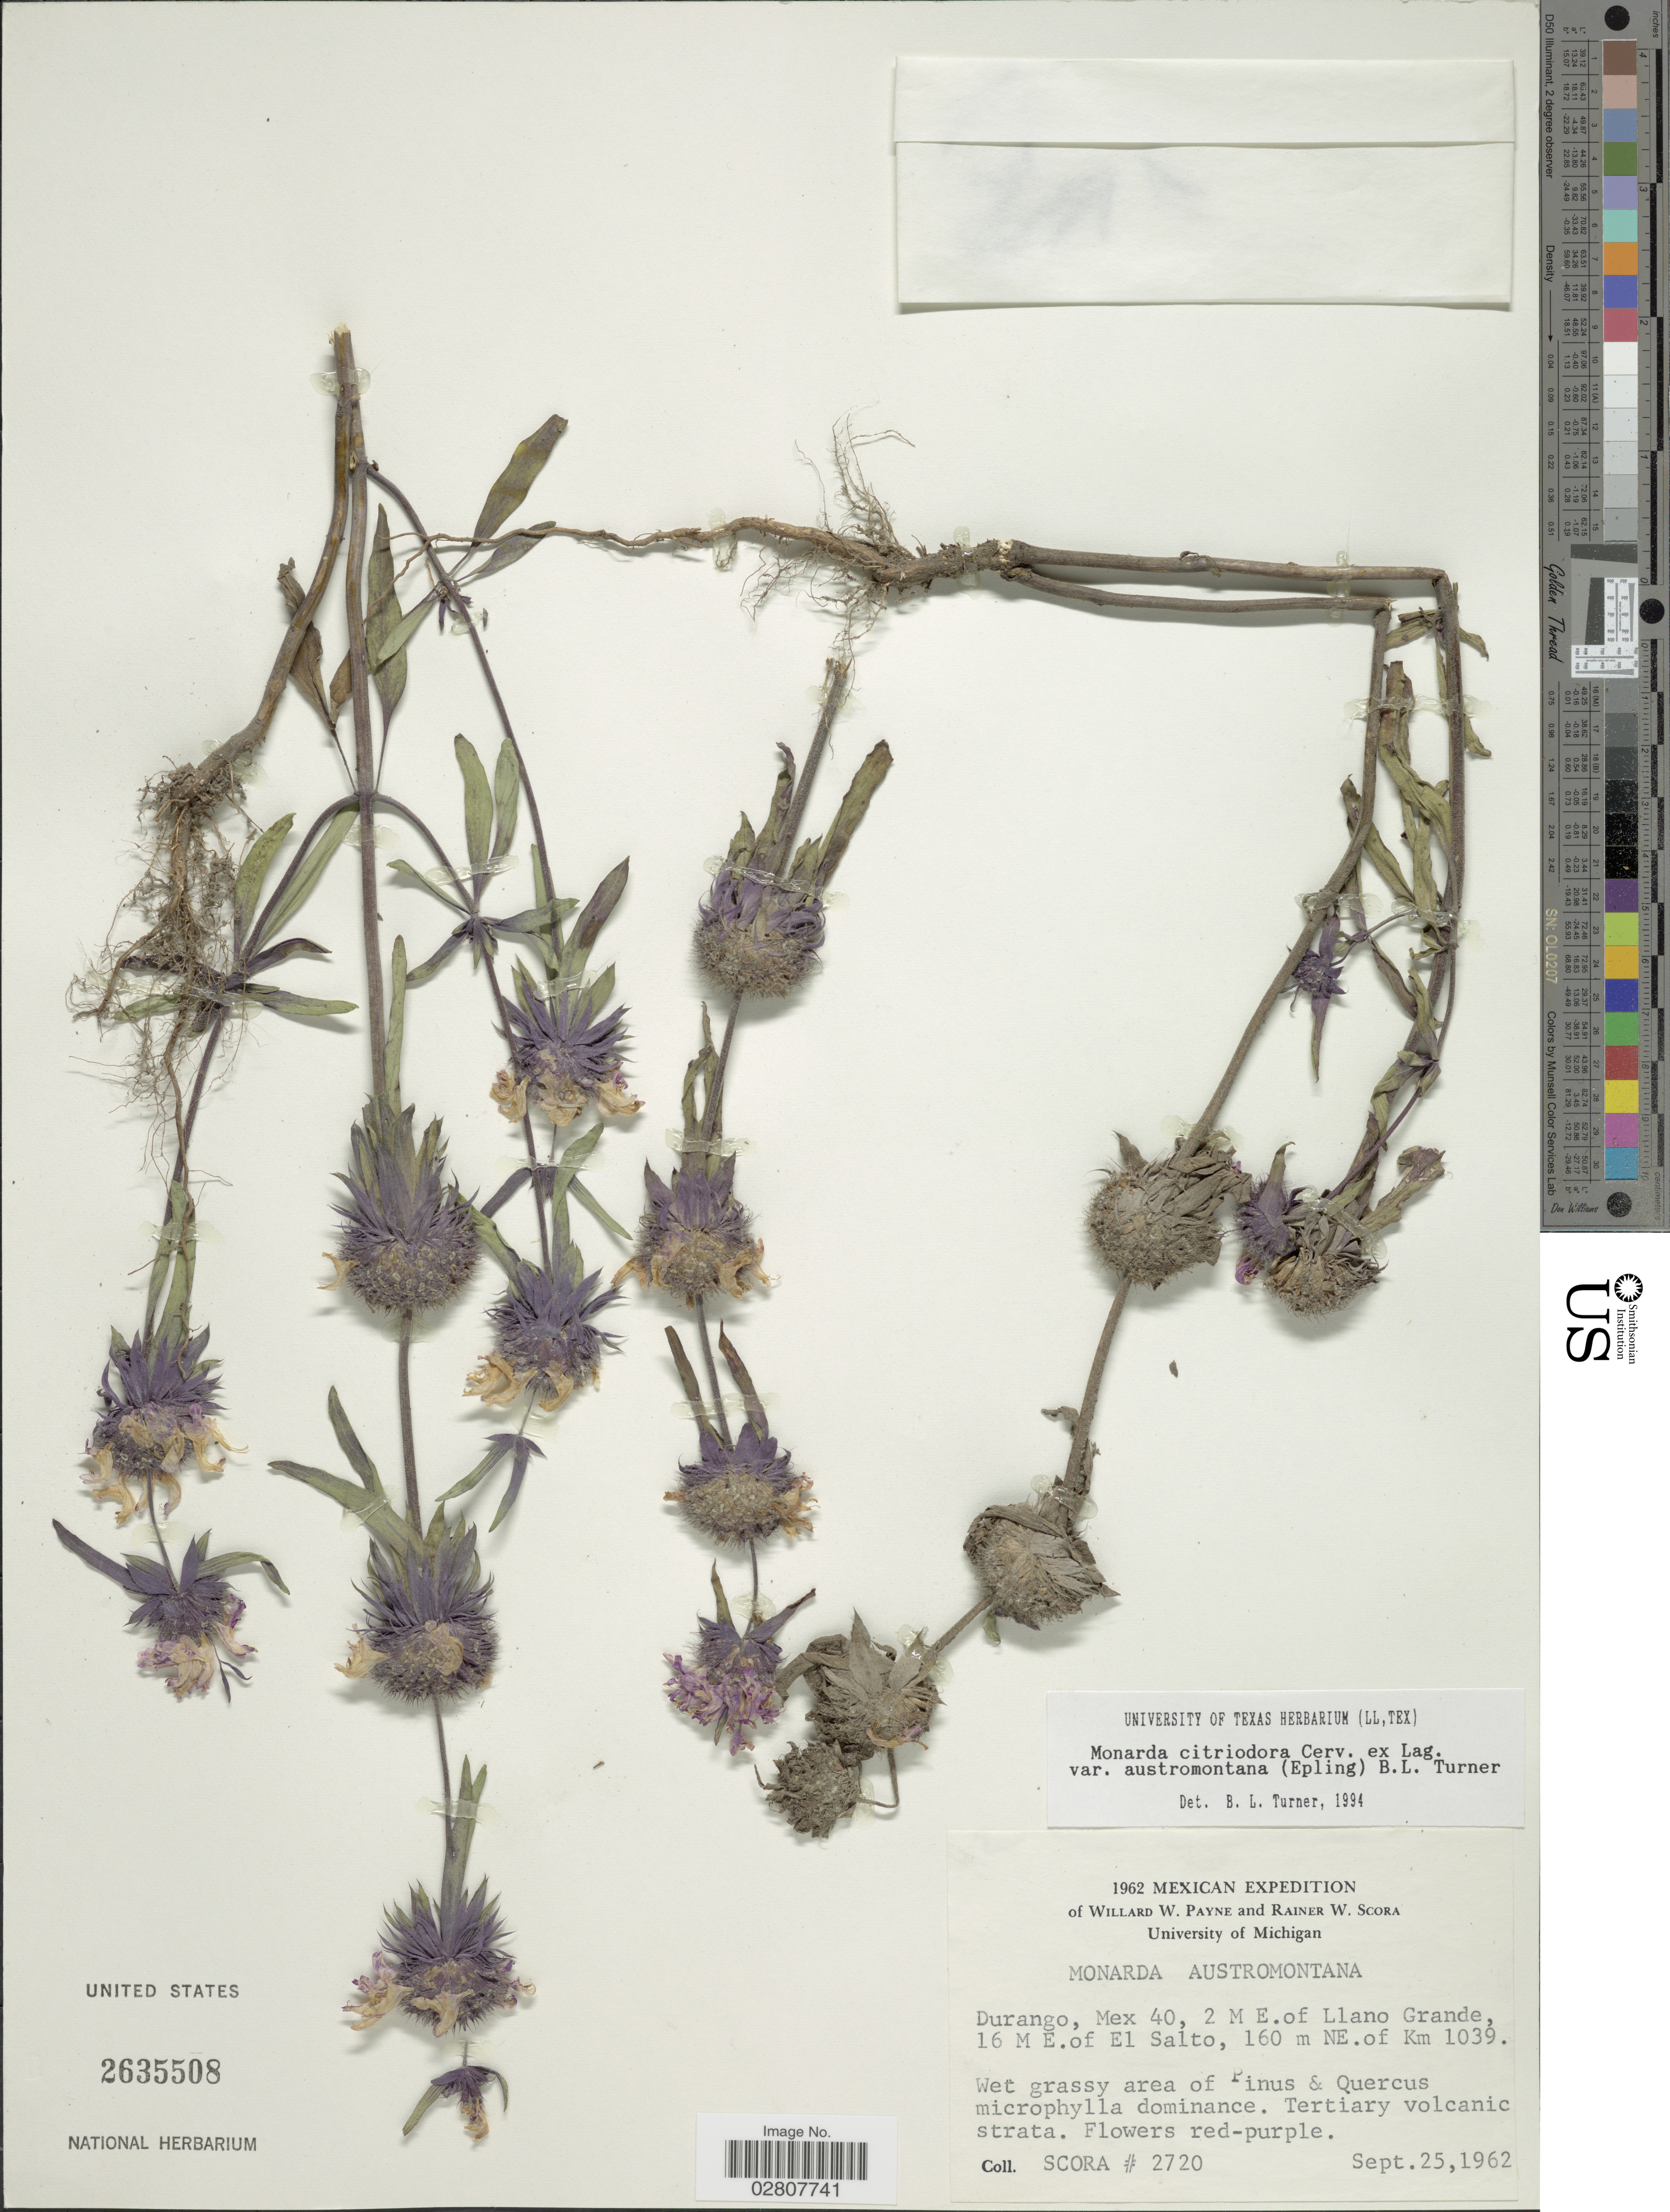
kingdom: Plantae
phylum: Tracheophyta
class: Magnoliopsida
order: Lamiales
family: Lamiaceae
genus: Monarda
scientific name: Monarda citriodora var. austromontana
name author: (Epling) B.L. Turner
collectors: R. Scora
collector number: SCORA2720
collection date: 1962-09-25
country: Mexico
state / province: Durango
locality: Mex 40, 2 M E. of Llano Grande, 16 M E. of El Salto, 160 m NE. of Km 1039.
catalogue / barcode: US 2635508